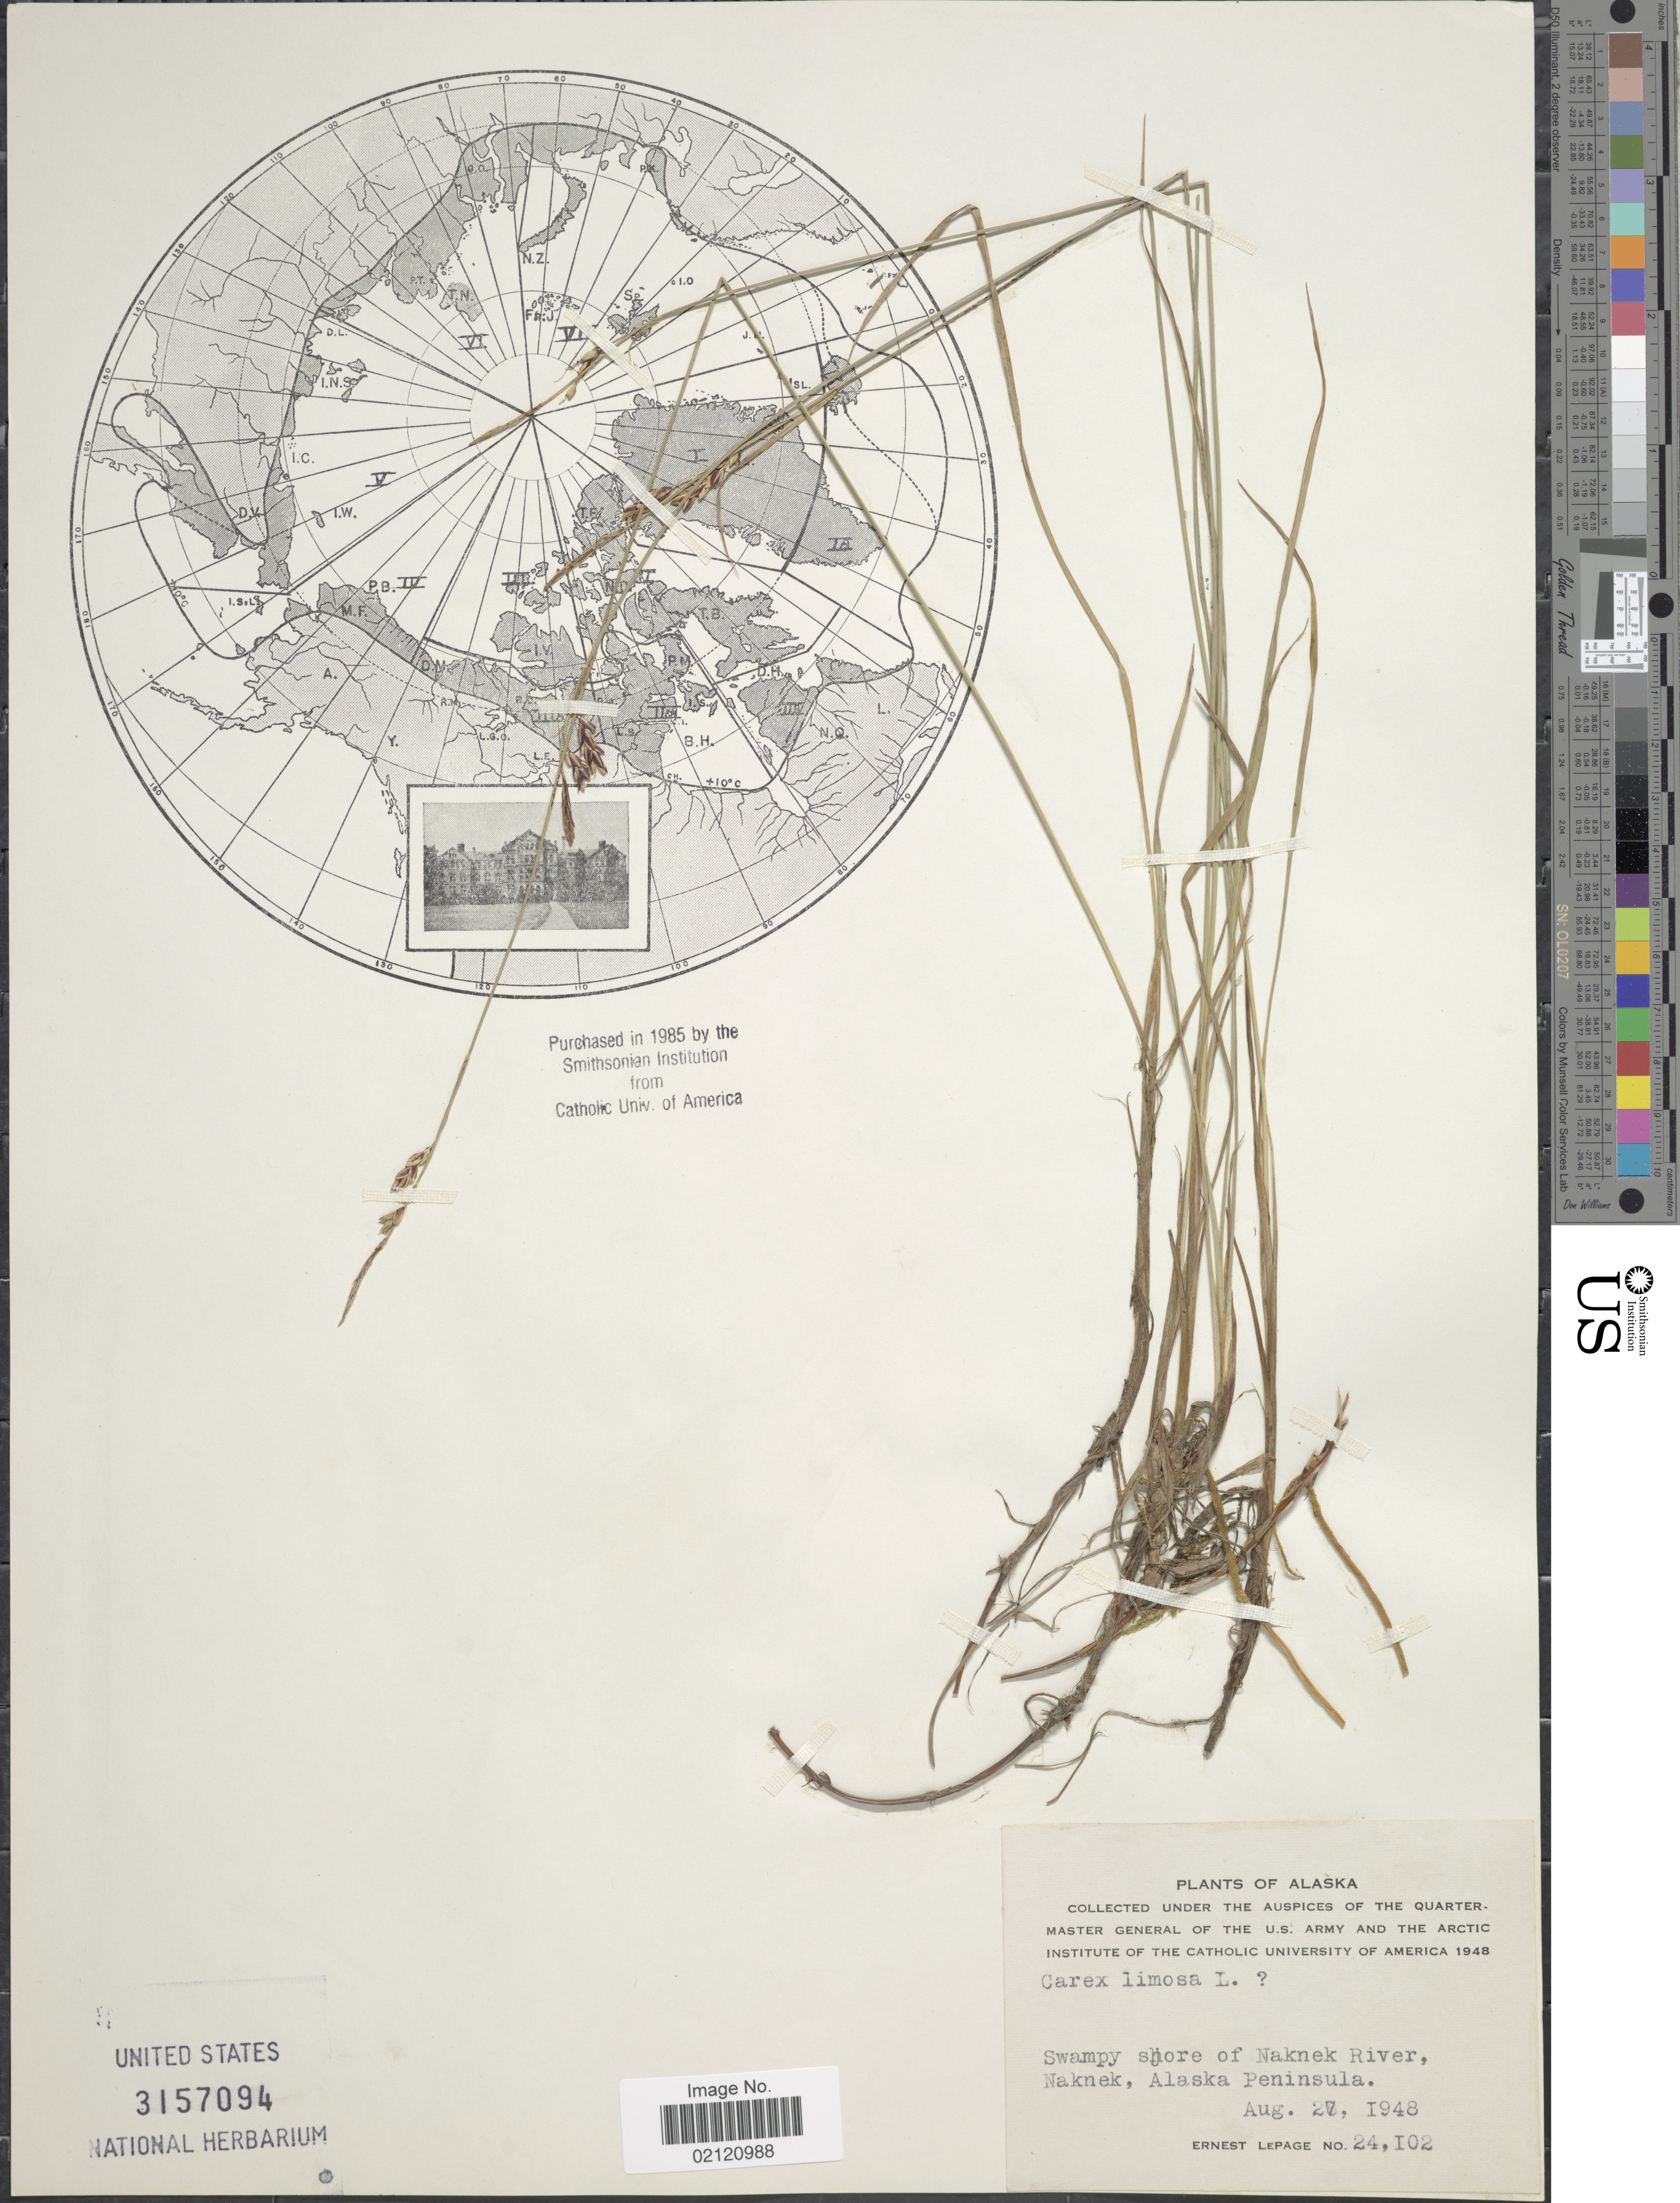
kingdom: Plantae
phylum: Tracheophyta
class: Liliopsida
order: Poales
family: Cyperaceae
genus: Carex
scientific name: Carex limosa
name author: L.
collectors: E. Lepage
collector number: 24102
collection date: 1948-08-27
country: United States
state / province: Alaska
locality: Swampy shore of Naknek River, Naknek, Alaska Peninsula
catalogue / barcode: US 3157094